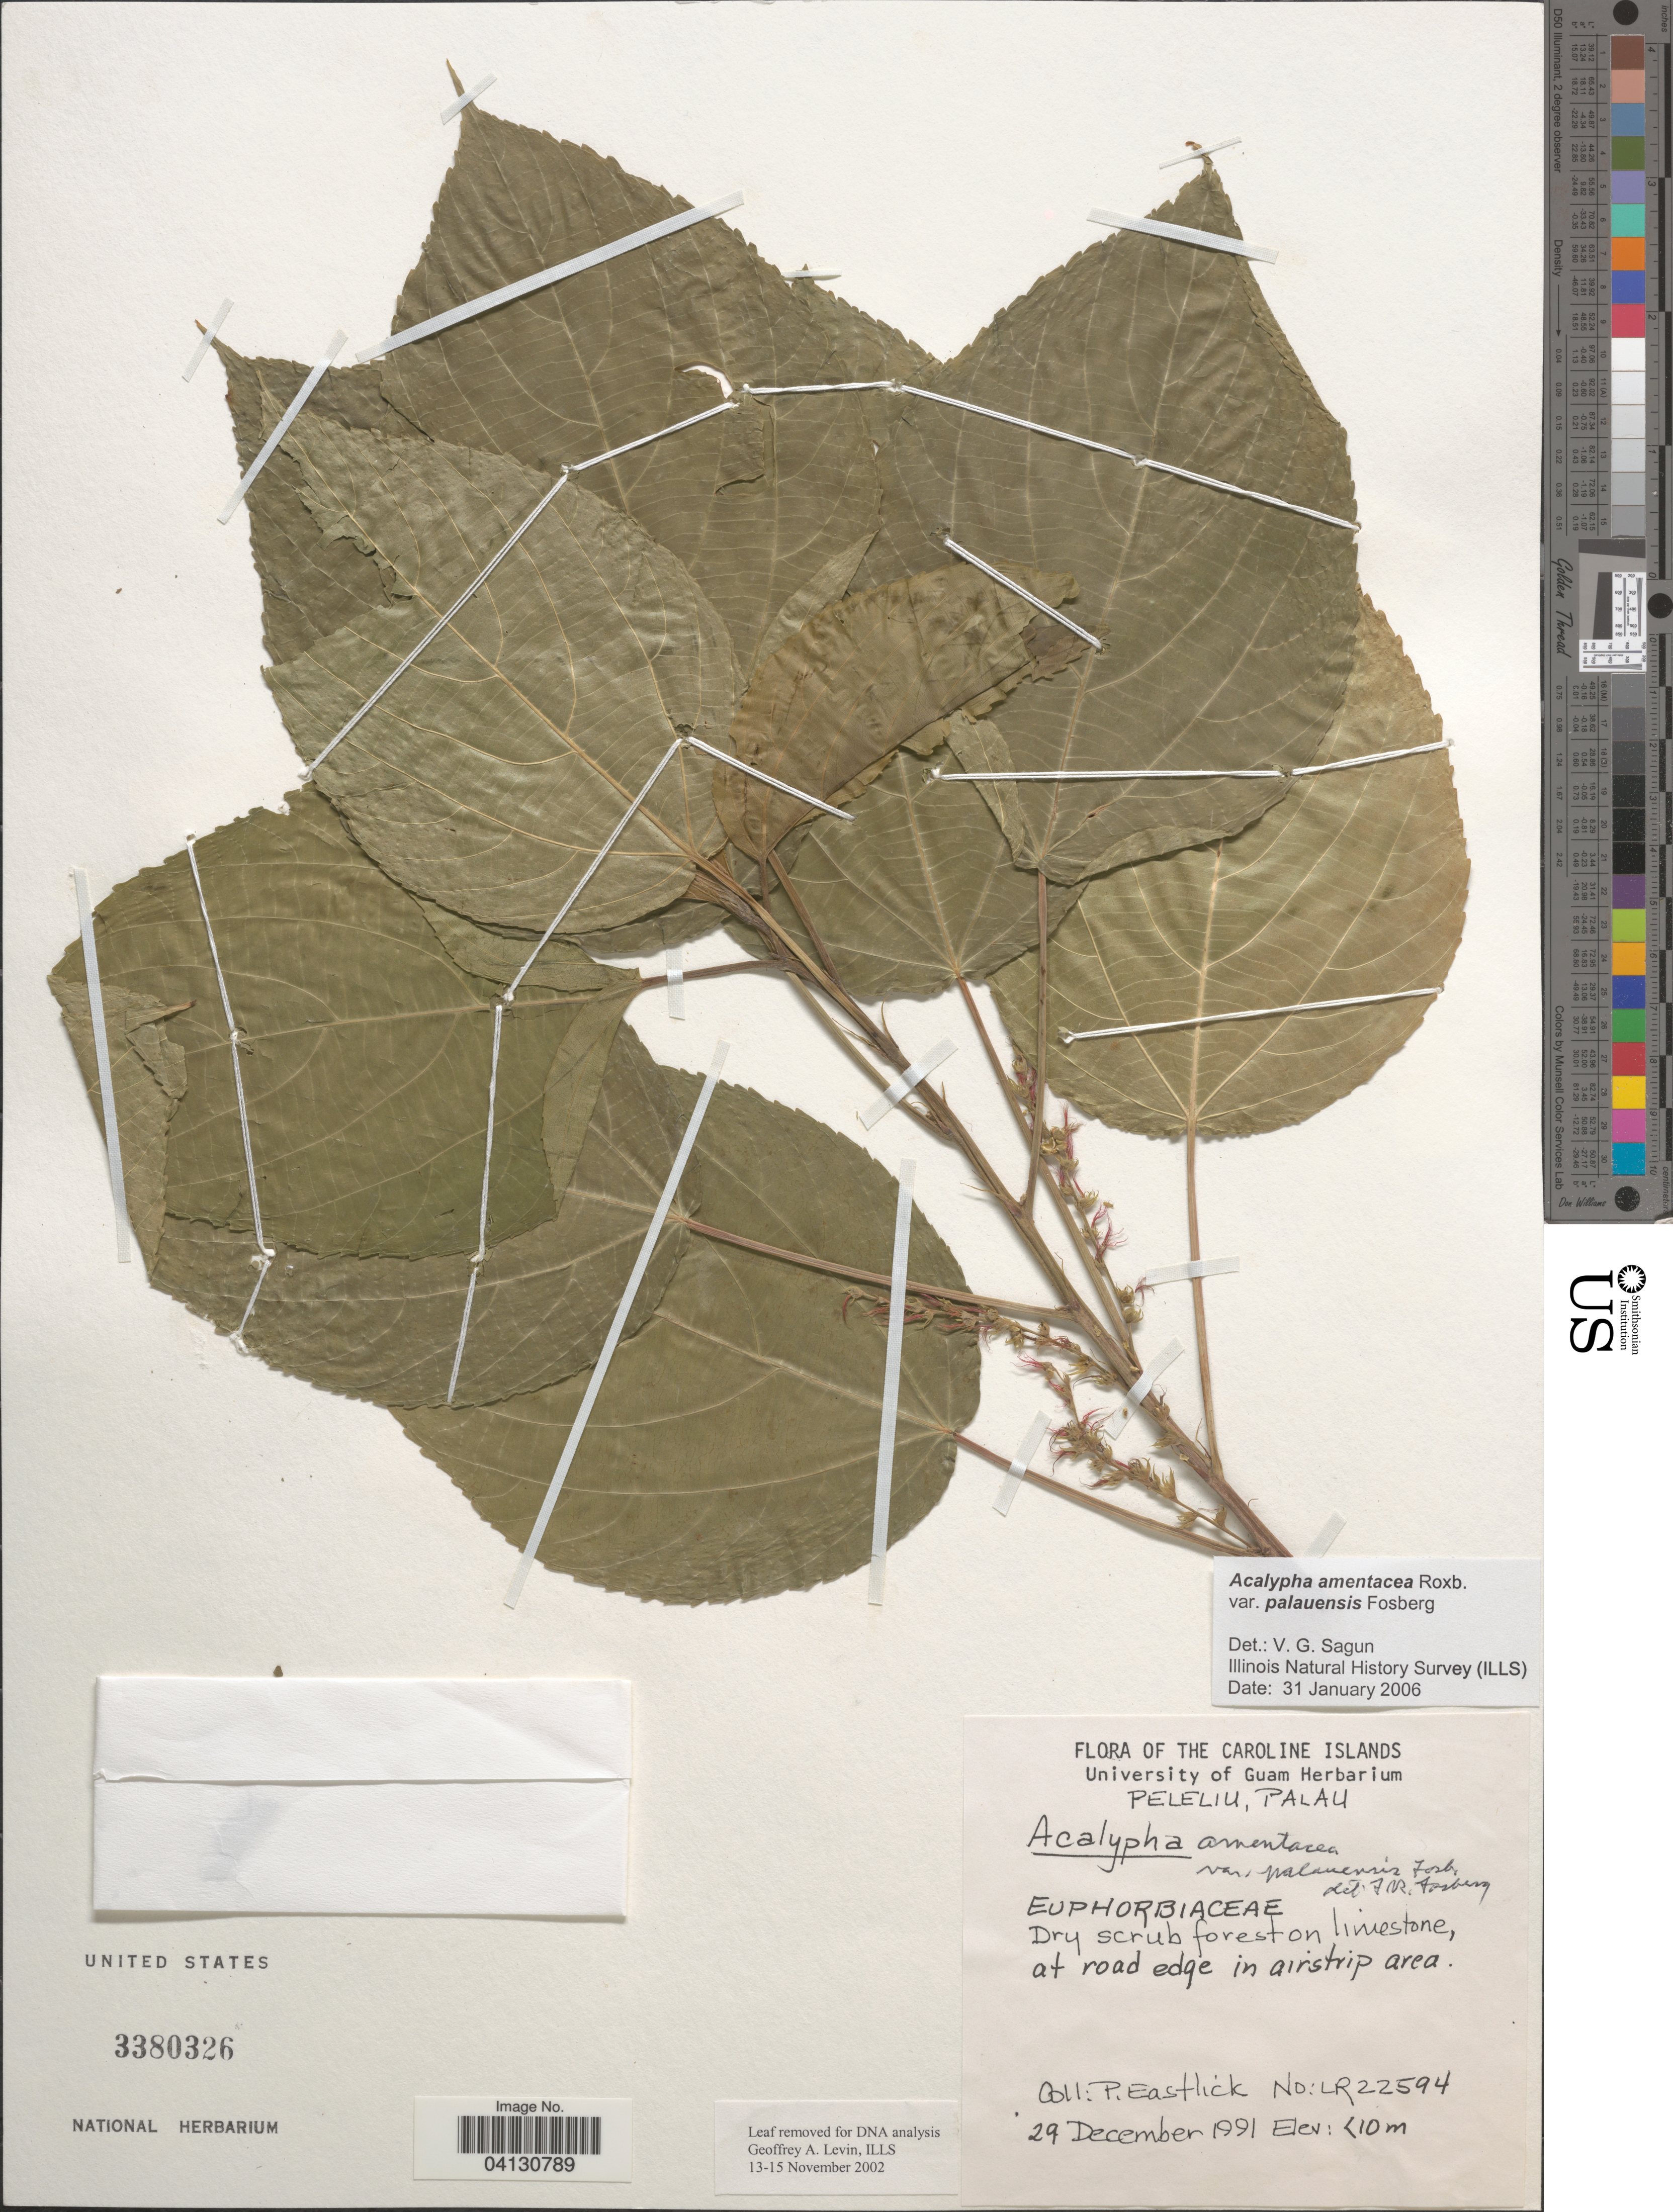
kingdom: Plantae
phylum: Tracheophyta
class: Magnoliopsida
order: Malpighiales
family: Euphorbiaceae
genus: Acalypha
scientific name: Acalypha amentacea var. palauensis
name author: Fosberg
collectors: P. Eastlick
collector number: LR22594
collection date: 1991-12-29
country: Palau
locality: The Caroline Islands. Peleliu, Palau. At road edge in airstrip area.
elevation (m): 10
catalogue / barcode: US 3380326